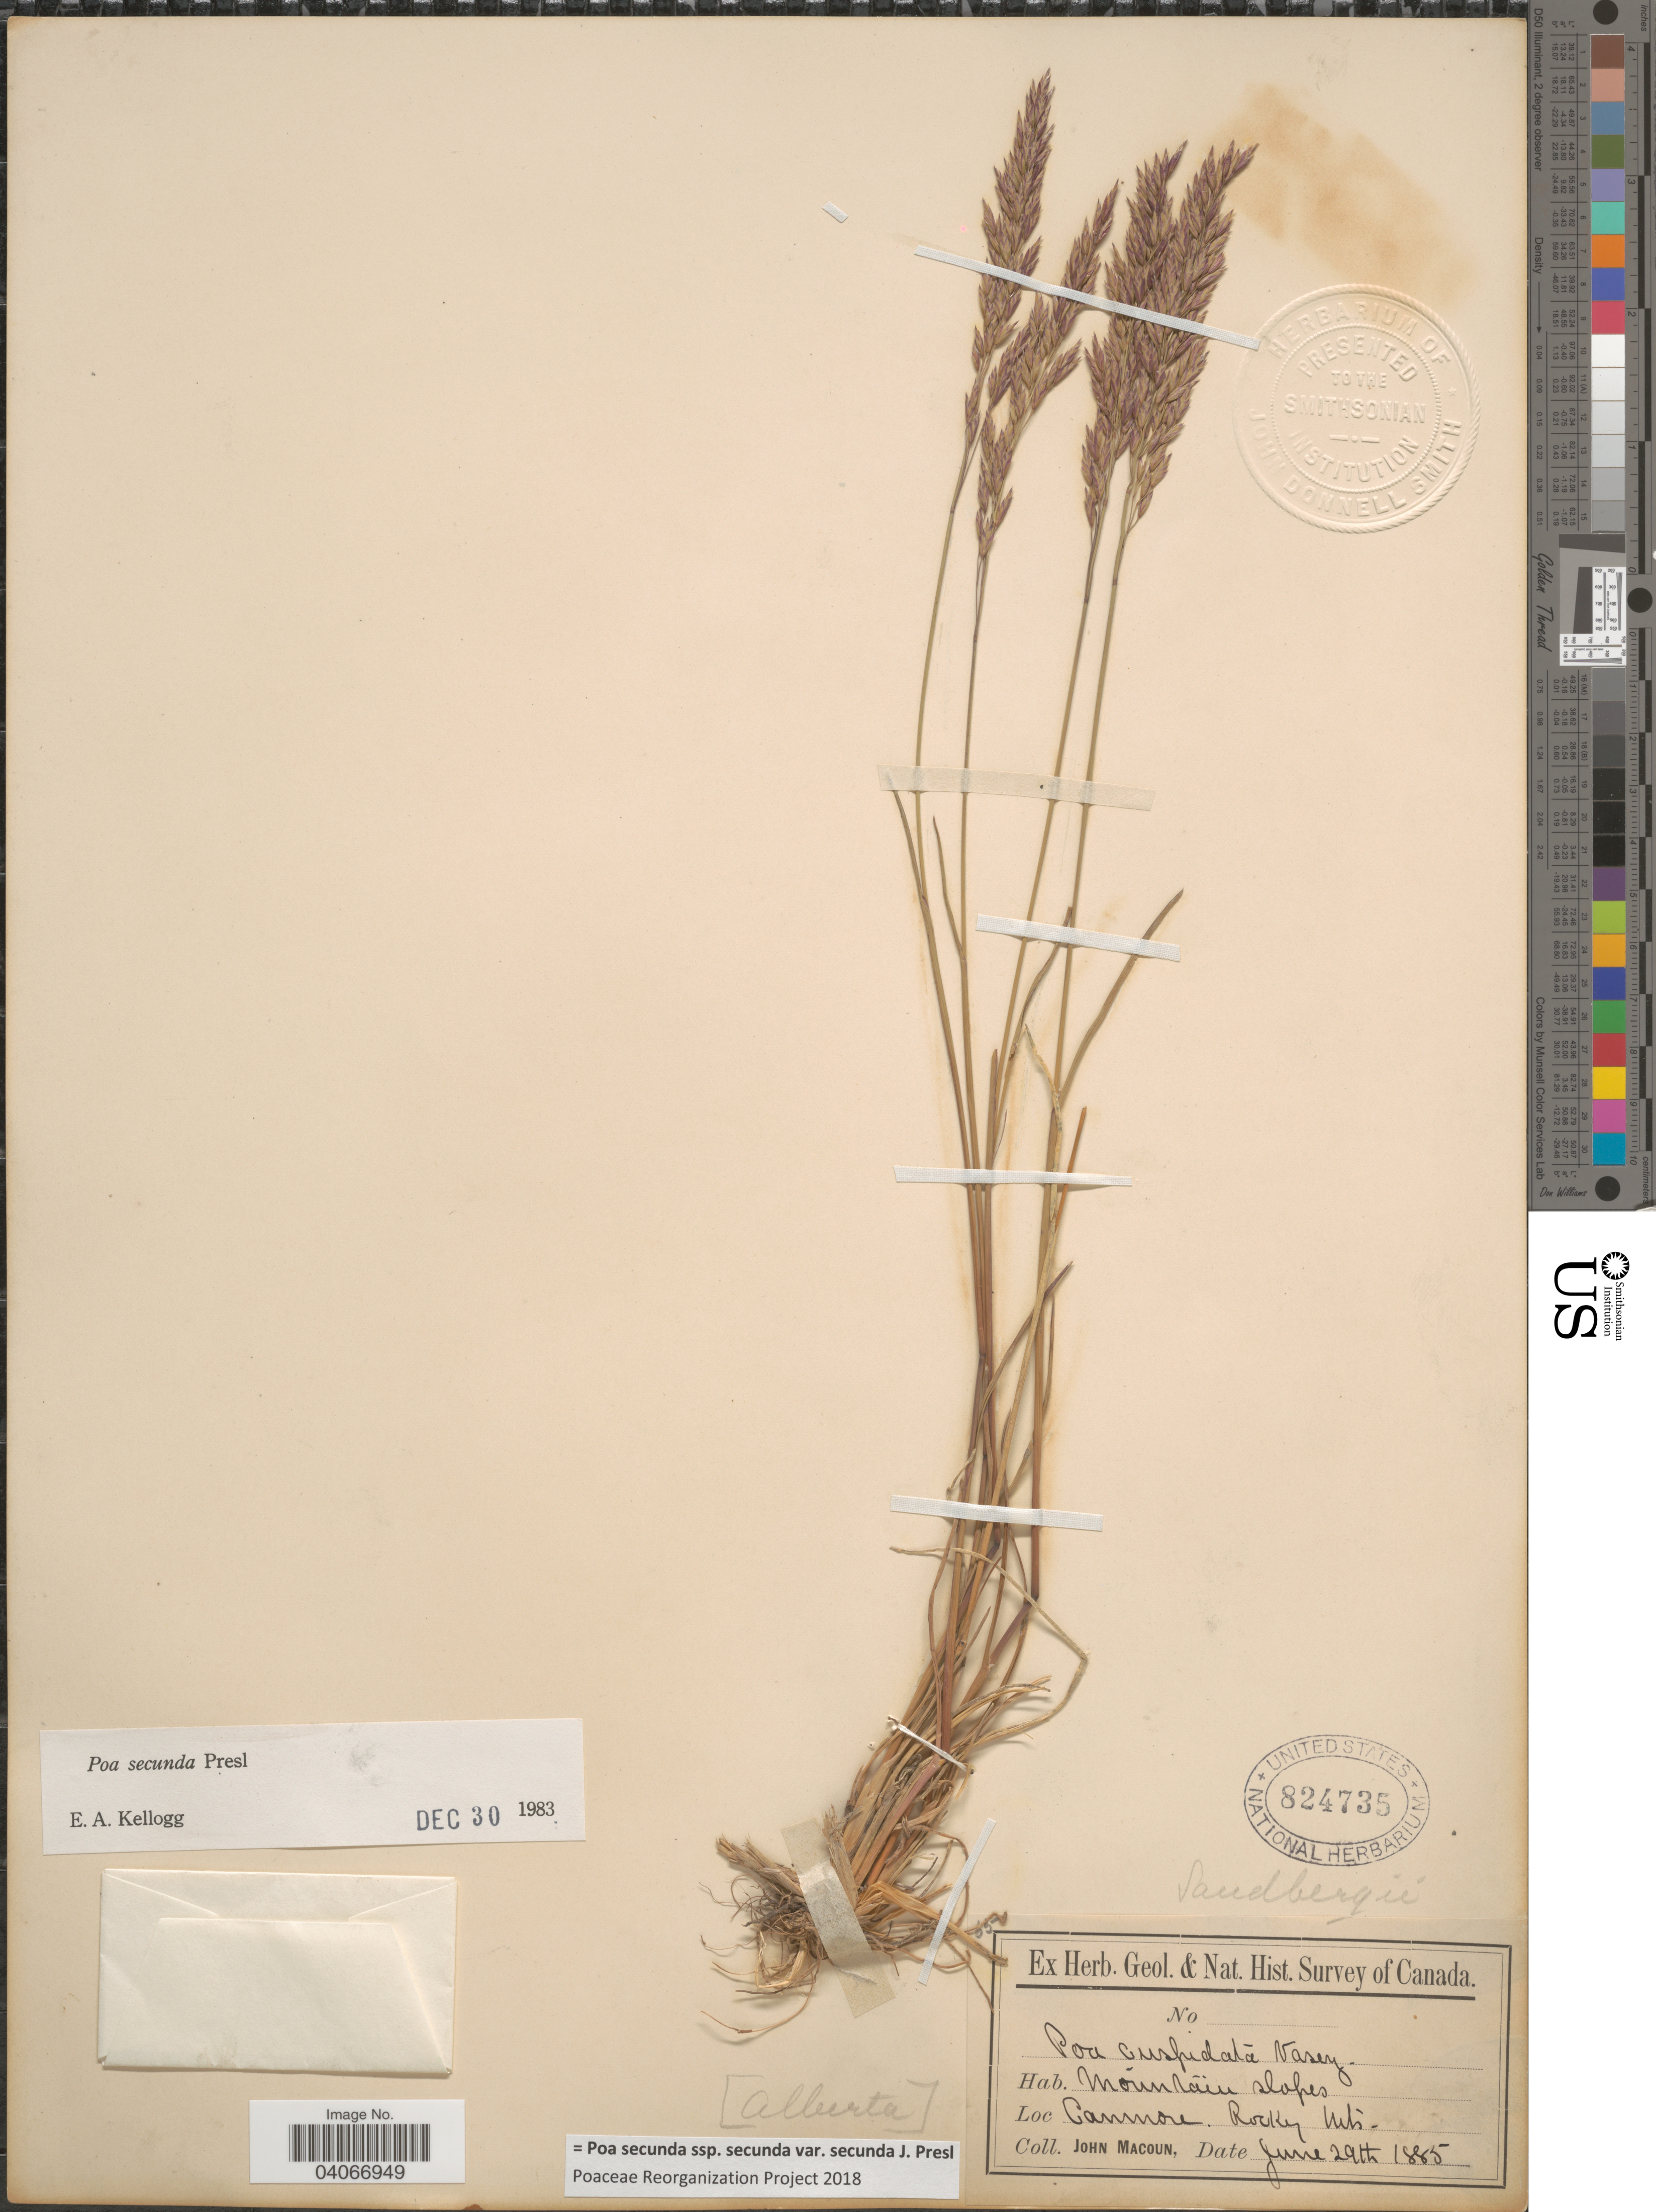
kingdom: Plantae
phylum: Tracheophyta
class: Liliopsida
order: Poales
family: Poaceae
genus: Poa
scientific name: Poa secunda subsp. secunda var. secunda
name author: J. Presl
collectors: J. Macoun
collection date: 1885-06-29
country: Canada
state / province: Alberta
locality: Canmore. Rocky Mts. Mountain slopes. Herb. Geol. & Nat. Hist. Survey of Canada.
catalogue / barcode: US 824735